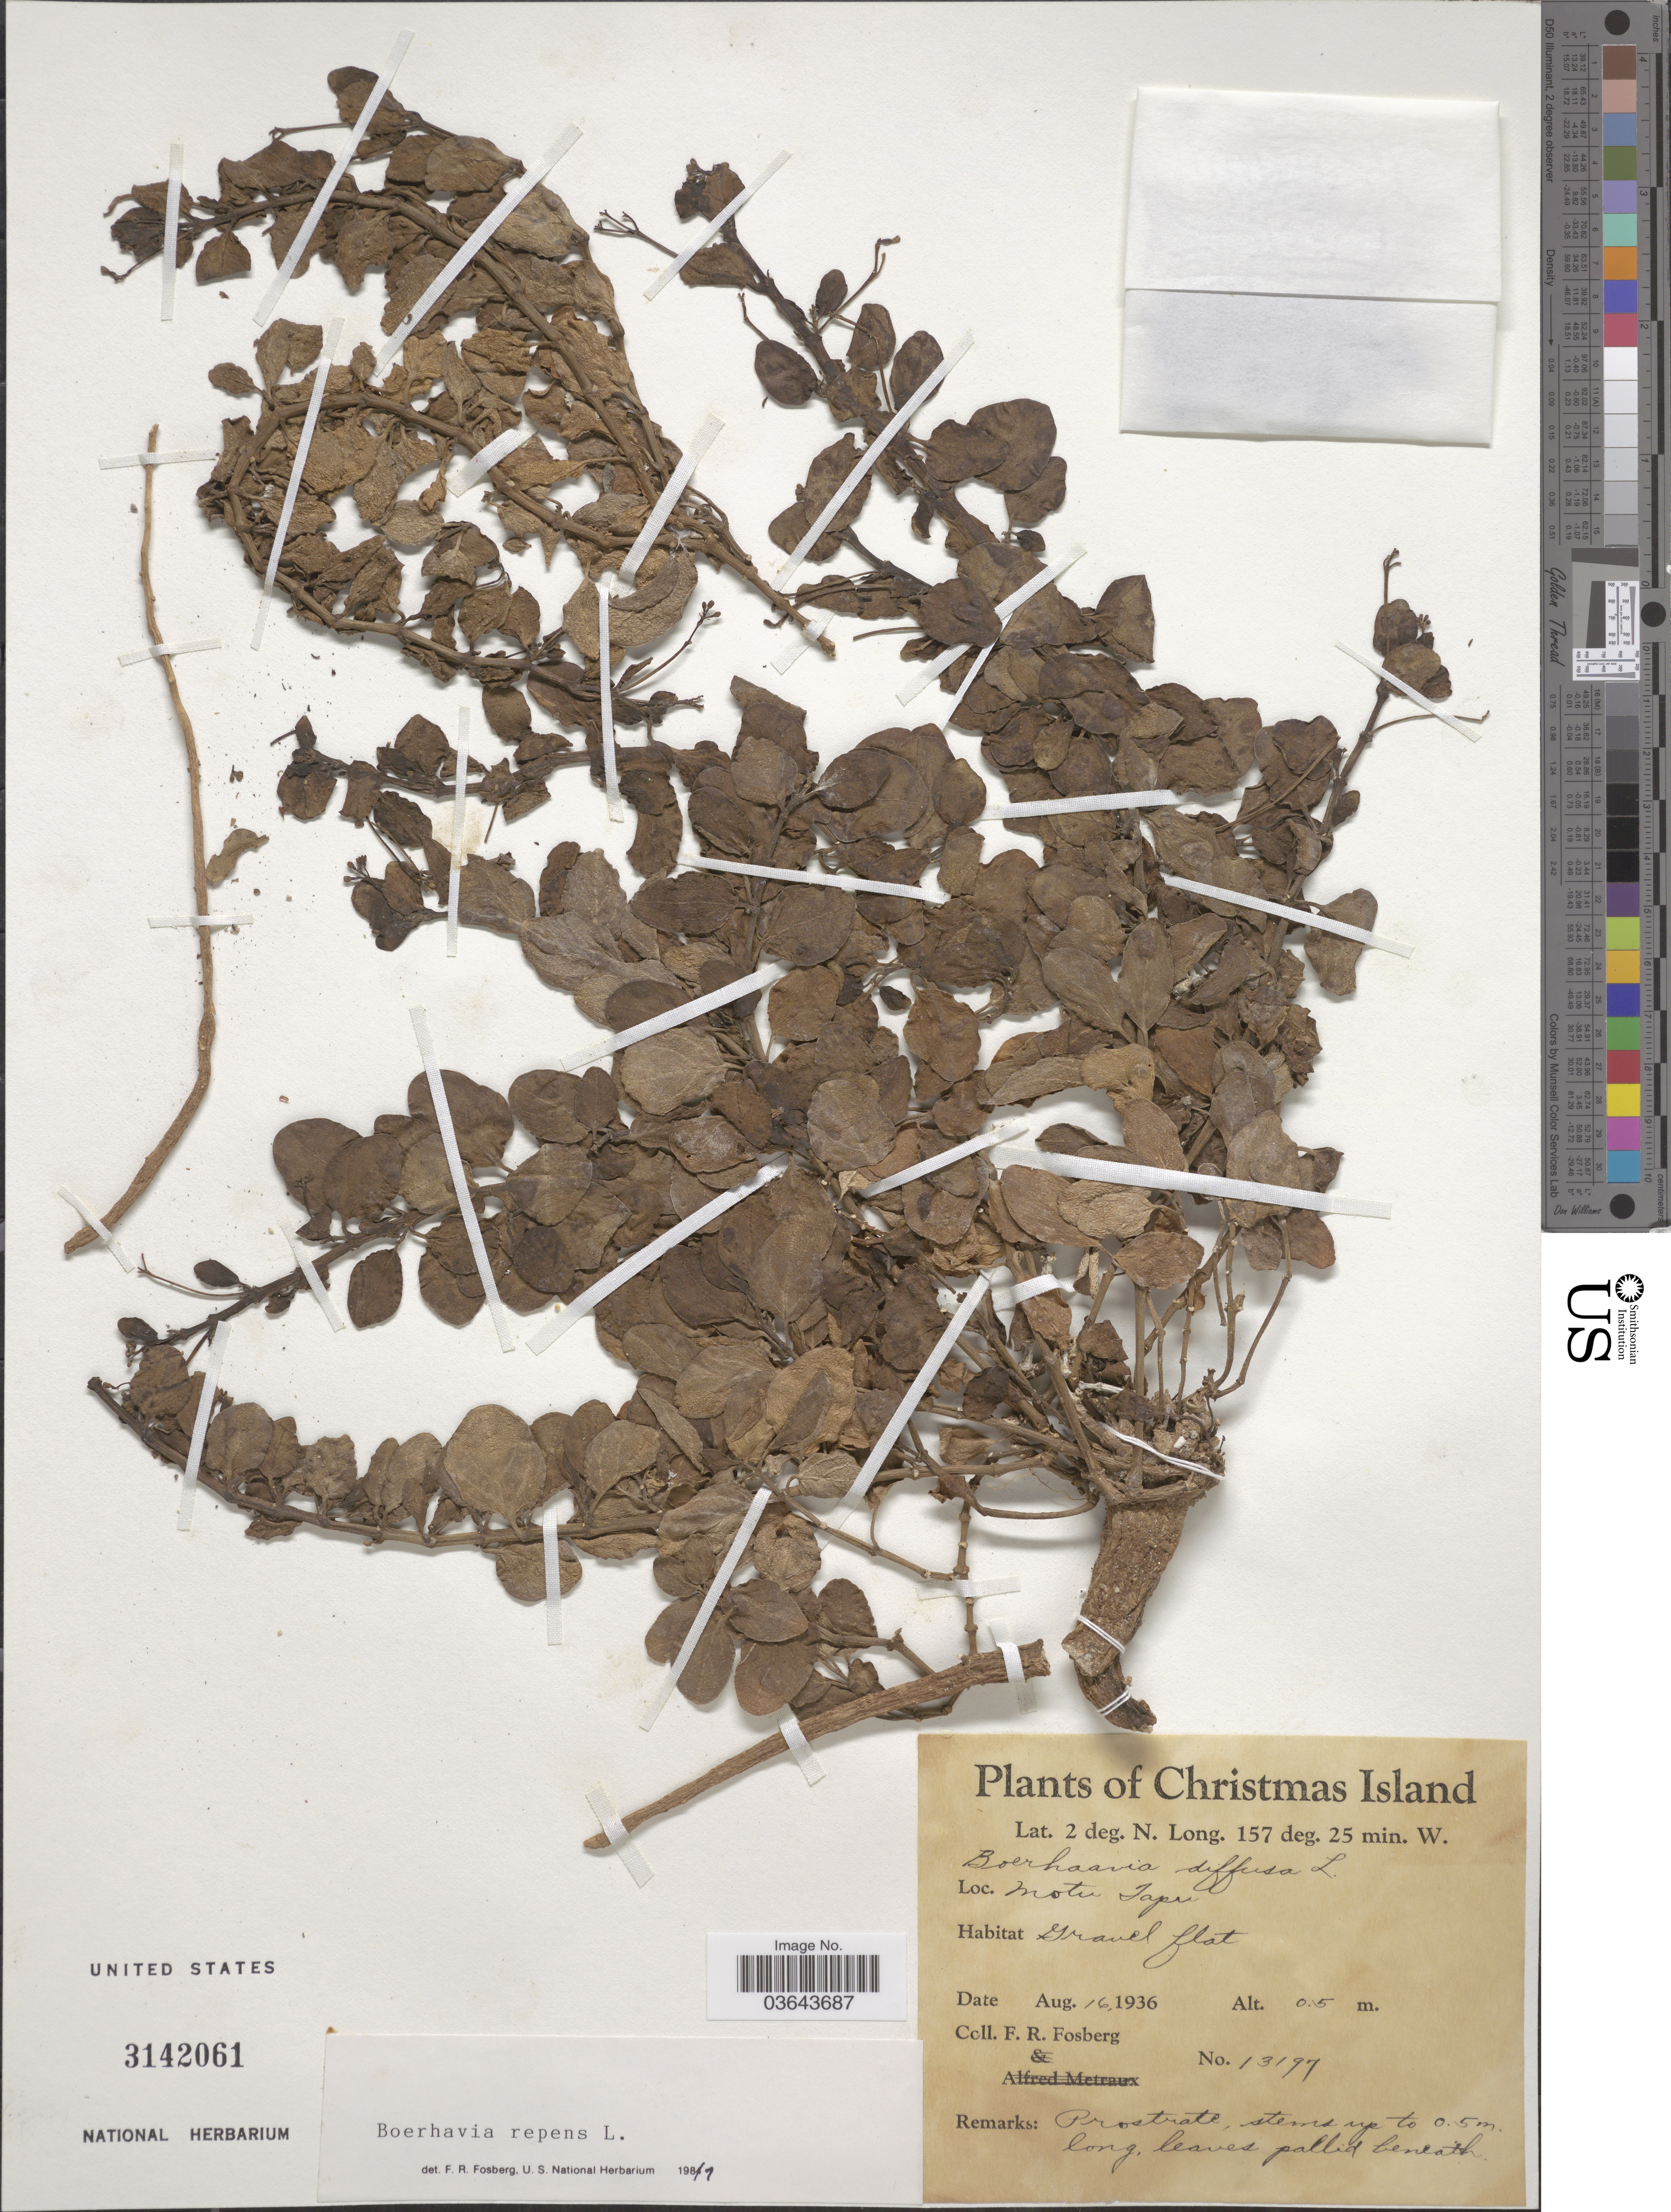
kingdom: Plantae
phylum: Tracheophyta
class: Magnoliopsida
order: Caryophyllales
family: Nyctaginaceae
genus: Boerhavia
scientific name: Boerhavia repens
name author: L.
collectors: F. R. Fosberg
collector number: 13197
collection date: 1936-08-16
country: Kiribati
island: Kiritimati [Christmas] Atoll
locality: Christmas Island. Motu Tapu.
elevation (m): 0.5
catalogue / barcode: US 3142061